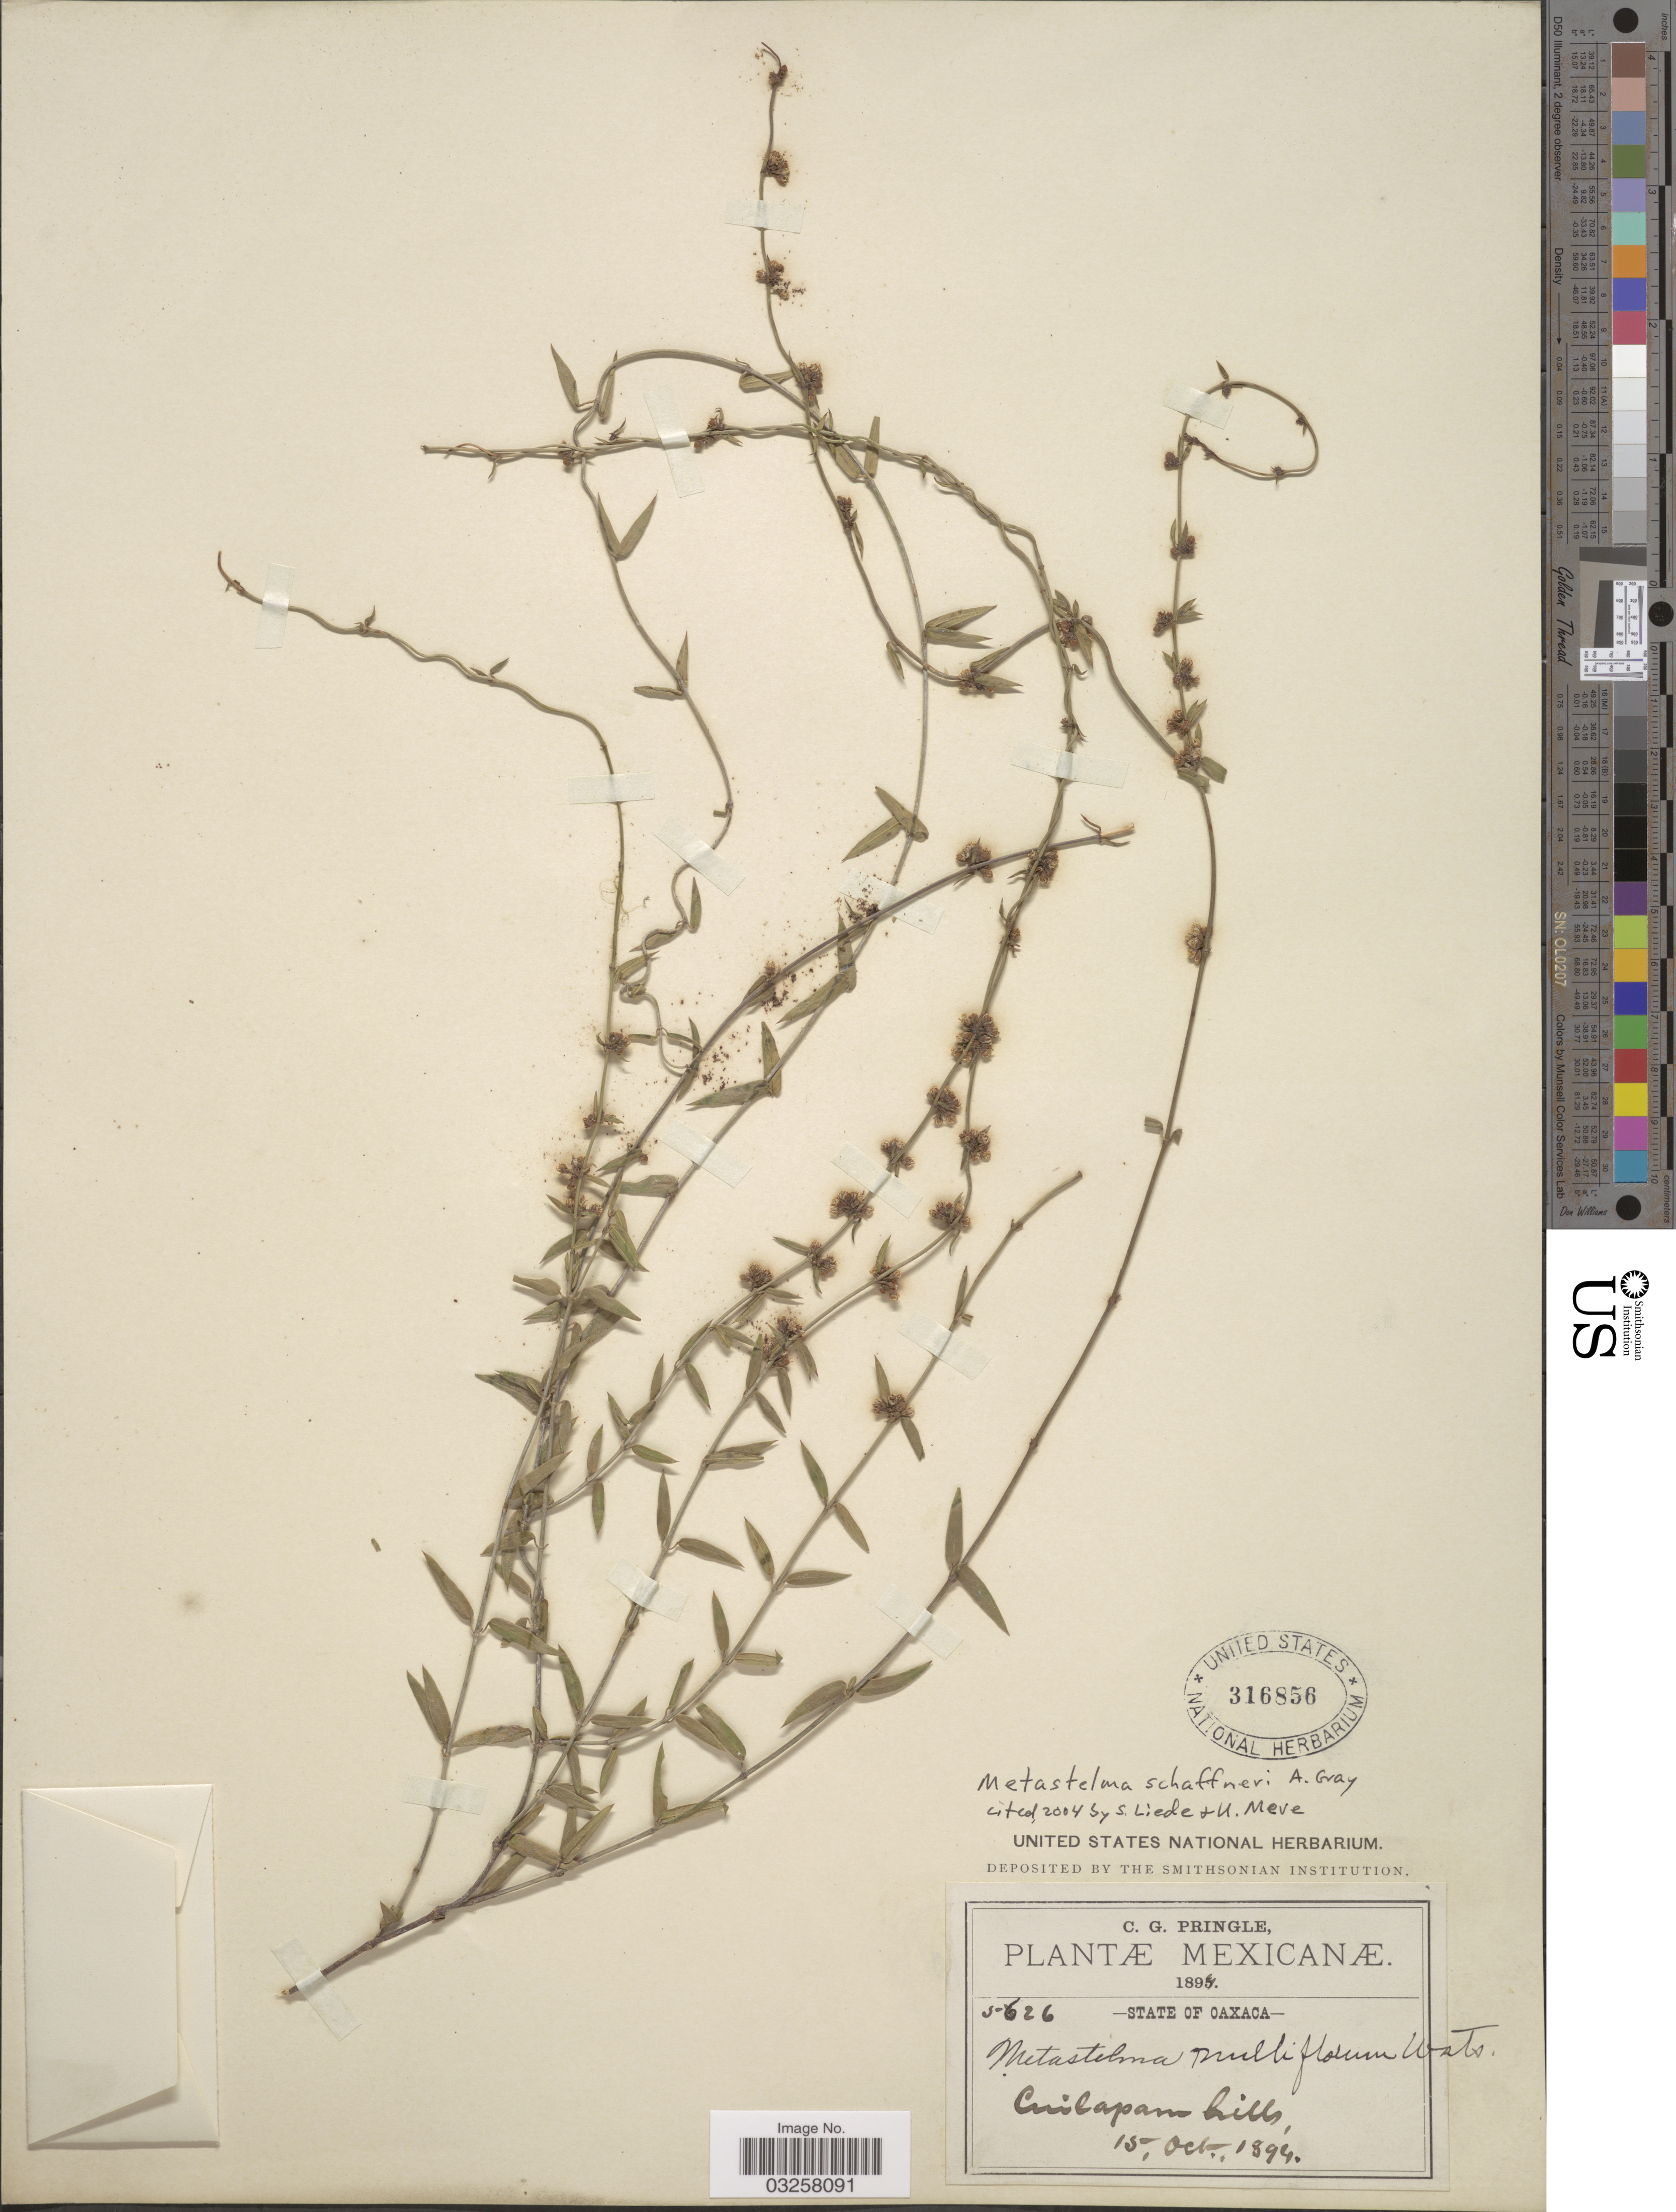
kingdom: Plantae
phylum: Tracheophyta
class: Magnoliopsida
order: Gentianales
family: Apocynaceae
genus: Metastelma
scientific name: Metastelma schaffneri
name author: A. Gray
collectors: C. G. Pringle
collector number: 5626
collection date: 1894-10-15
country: Mexico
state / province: Oaxaca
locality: Cuilapam hills.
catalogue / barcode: US 316856